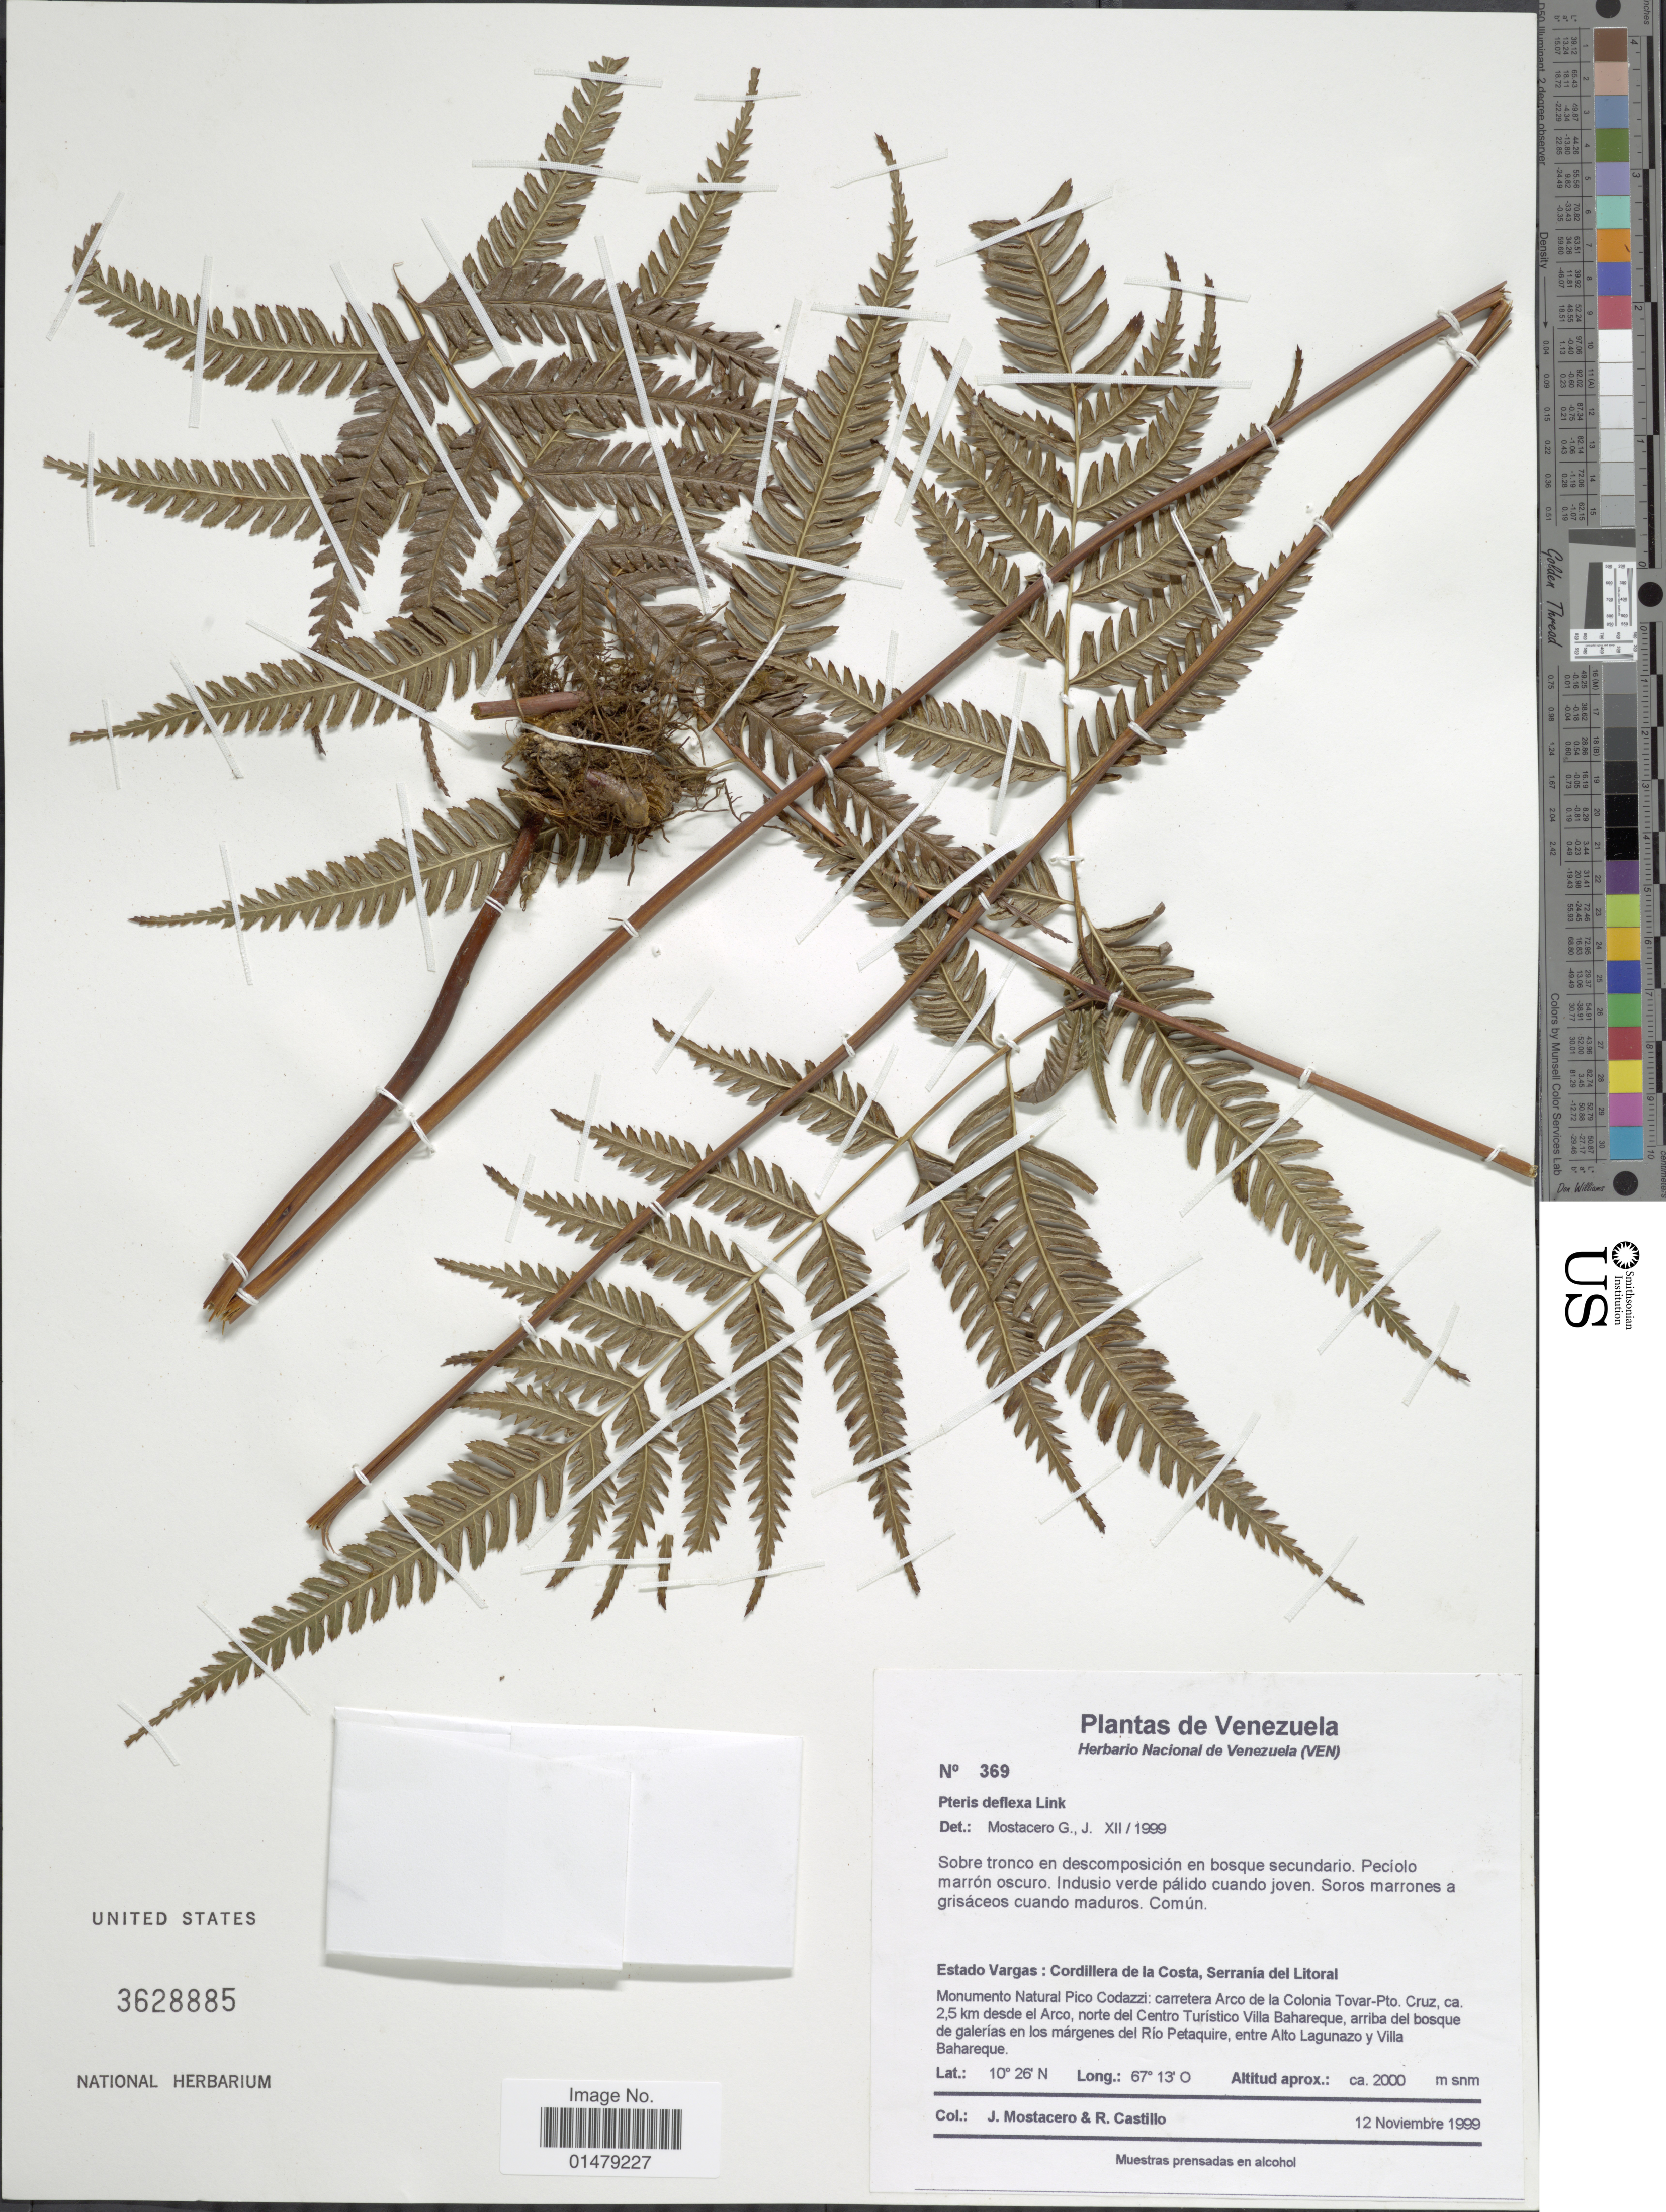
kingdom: Plantae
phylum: Tracheophyta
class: Polypodiopsida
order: Polypodiales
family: Pteridaceae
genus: Pteris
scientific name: Pteris deflexa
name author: Link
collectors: J. Mostacero & R. Castillo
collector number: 369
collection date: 1999-11-12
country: Venezuela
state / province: Vargas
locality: Estado Vargas: Cordillera de la Costa, Serrania del Litoral. Monumento Natural Pico Codazzi: carretera Arco de la Colonia Tovar-Pto. Cruz, ca. 2,5 km desde el Arco, norte del Centro Turistico Villa Bahareque, arriba del bosque de galerias en los margenes del Rio Petaquire, entre Alto Lagunazo y Villa Bahareque.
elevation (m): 2000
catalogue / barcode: US 3628885